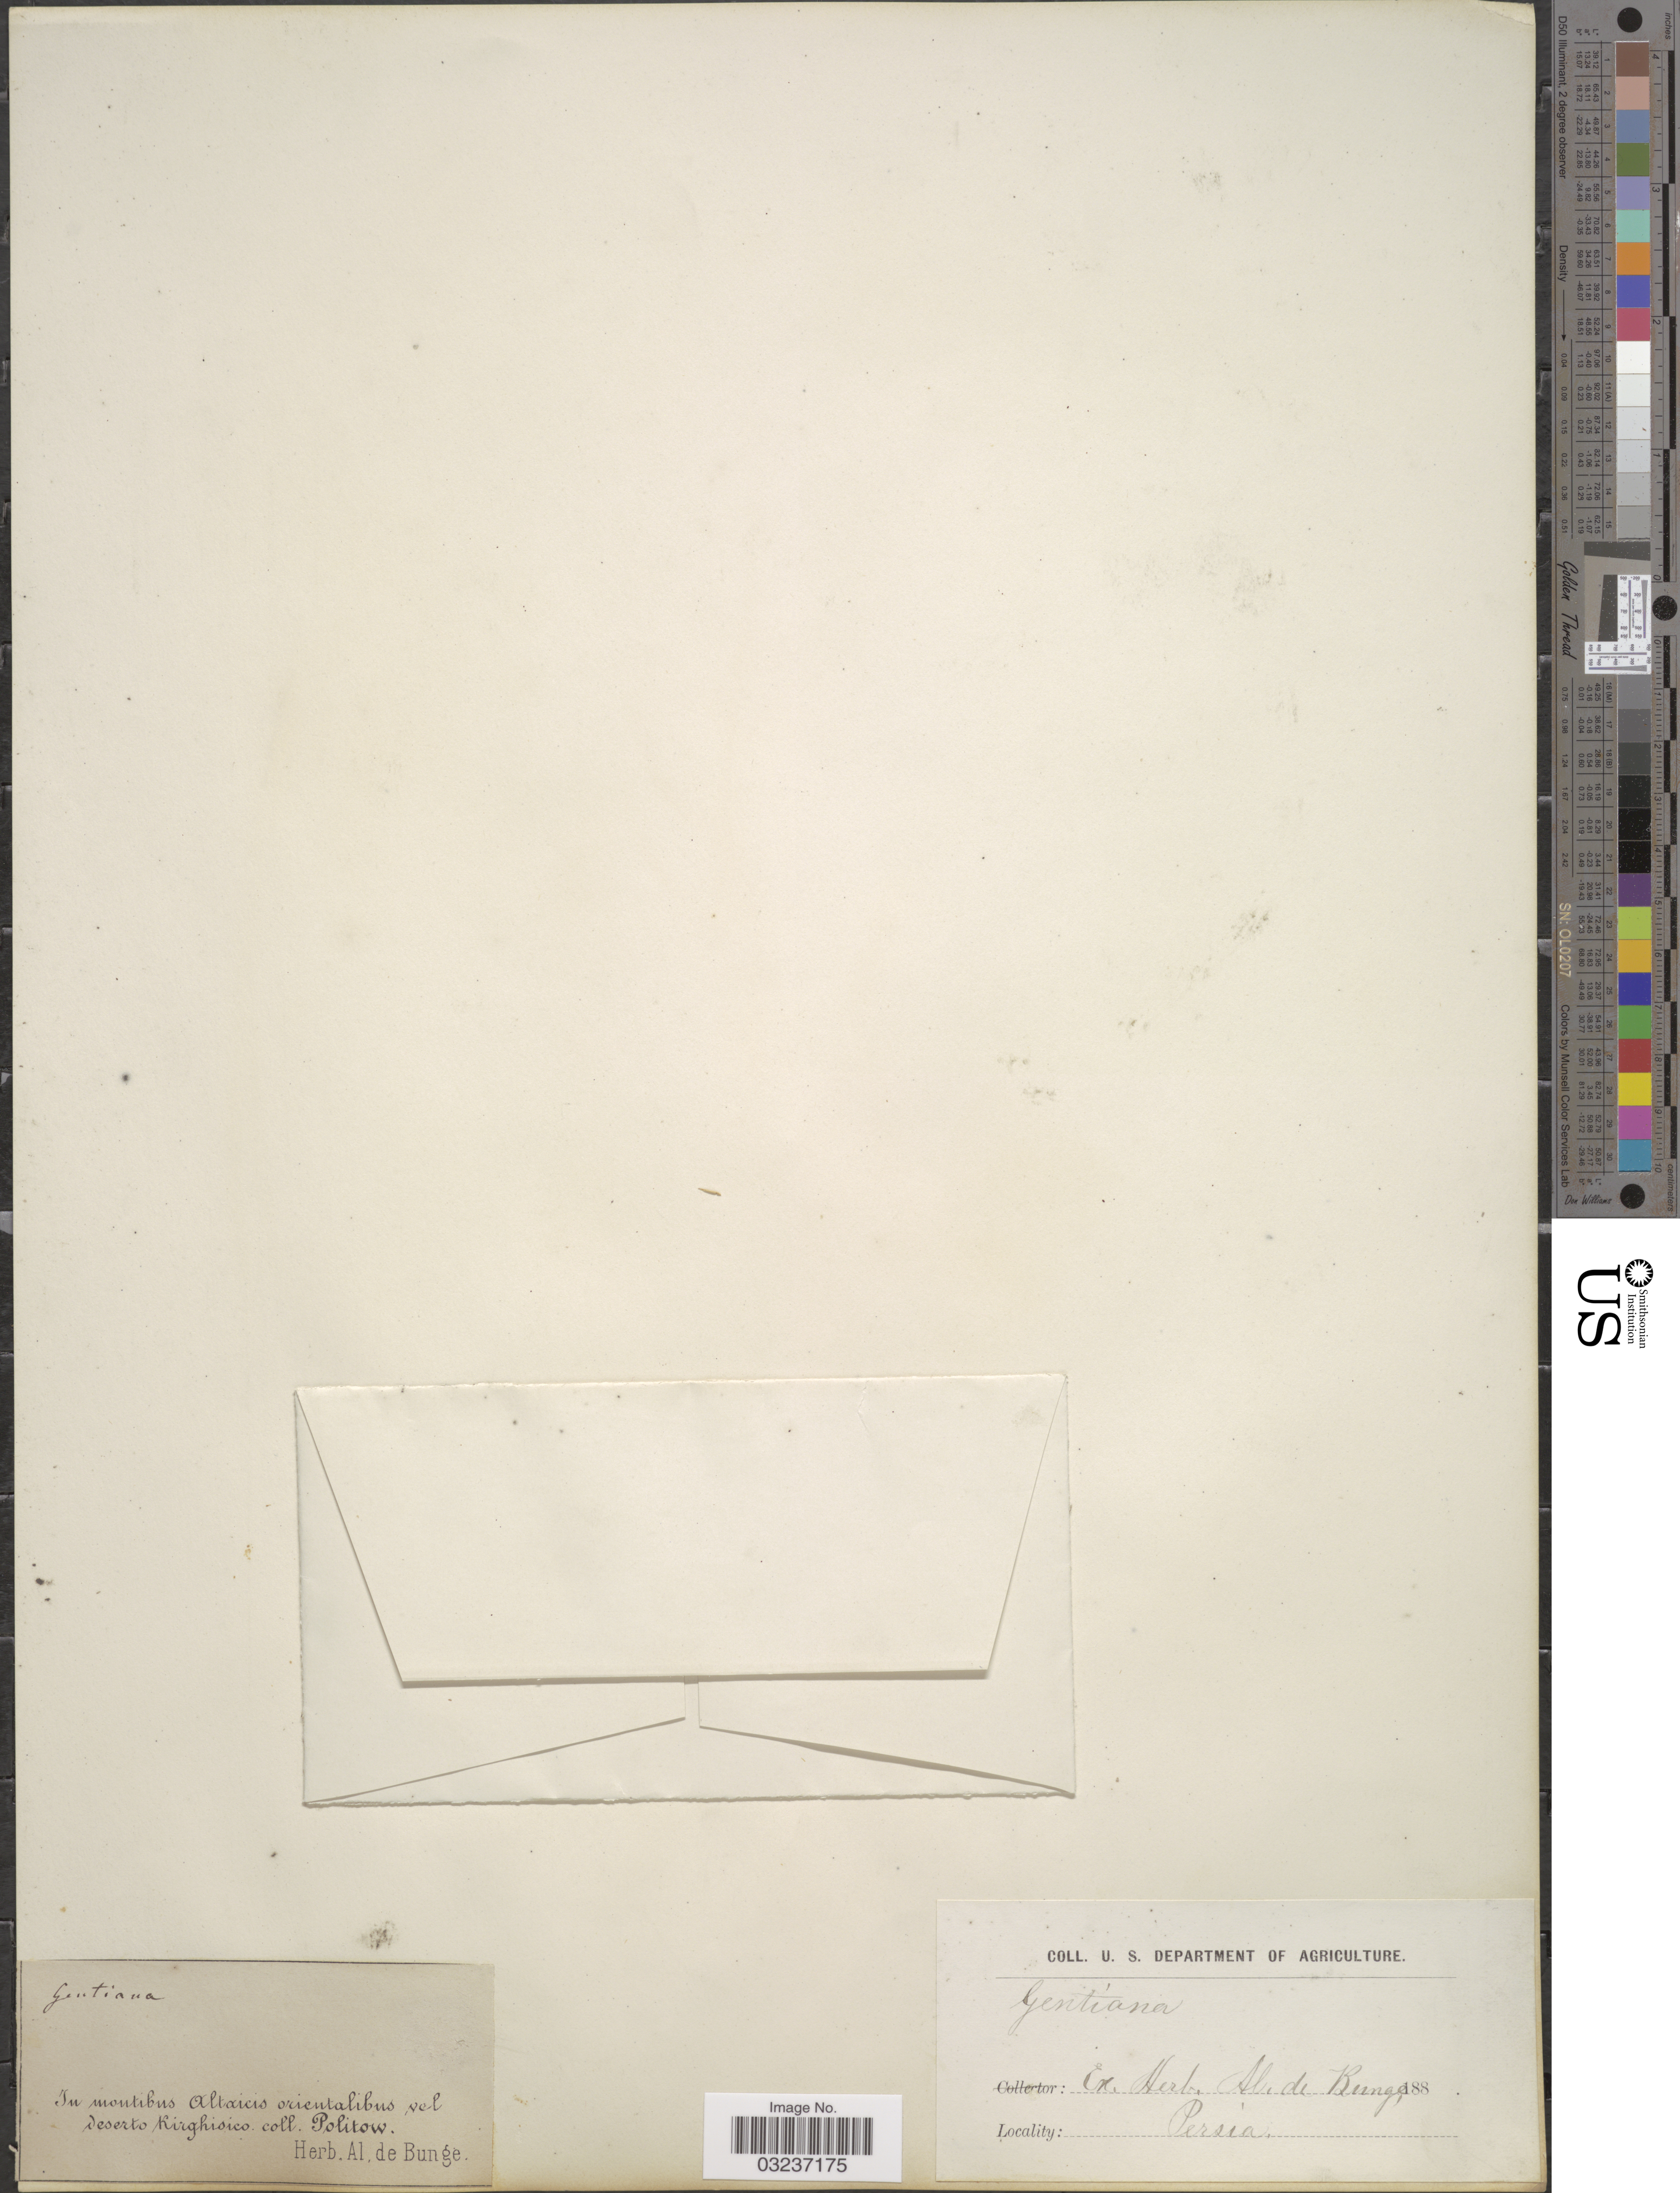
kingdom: Plantae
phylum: Tracheophyta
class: Magnoliopsida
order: Gentianales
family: Gentianaceae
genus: Gentiana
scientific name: Gentiana sp.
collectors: -. Politow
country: Iran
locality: Persia. In montibus Altaicis orientalibus del deserto Kirghisico.